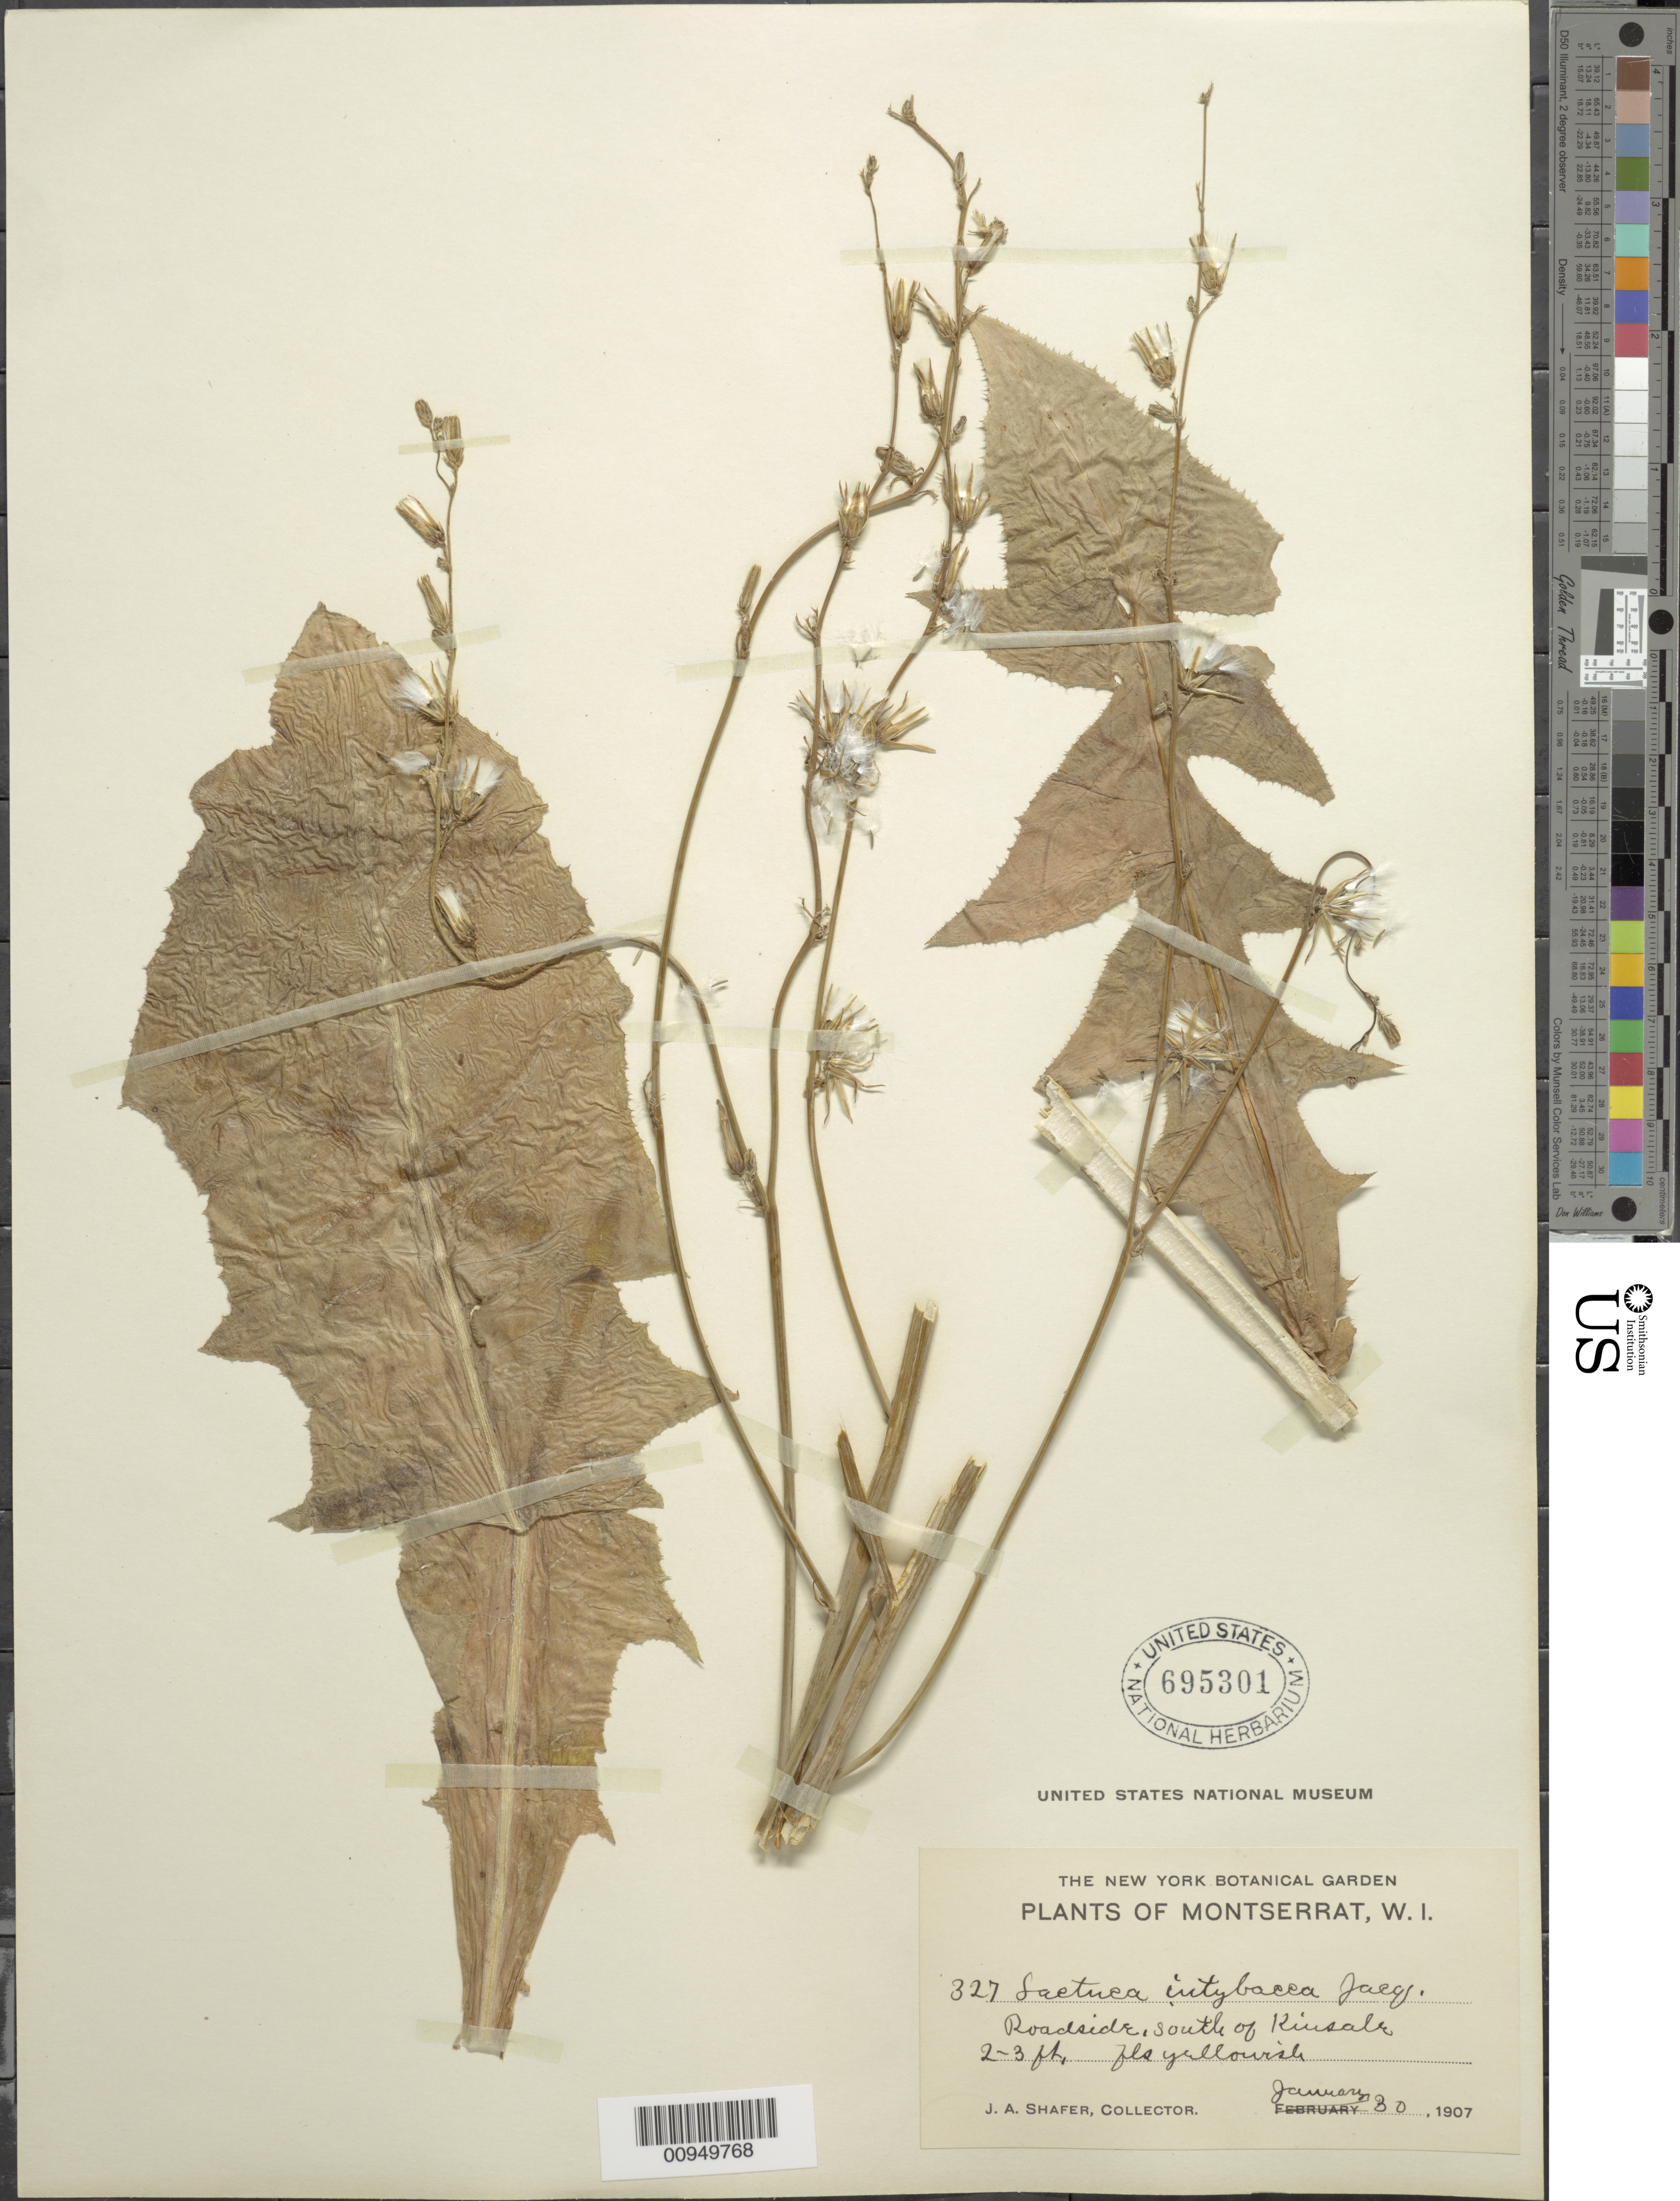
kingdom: Plantae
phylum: Tracheophyta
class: Magnoliopsida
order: Asterales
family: Asteraceae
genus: Launaea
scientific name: Launaea intybacea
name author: (Jacq.) Beauverd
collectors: J. A. Shafer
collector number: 327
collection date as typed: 30 Jan 1907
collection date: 1907-01-30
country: Montserrat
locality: Roadside S of "Kinsalle"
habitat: Roadside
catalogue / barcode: US 965301